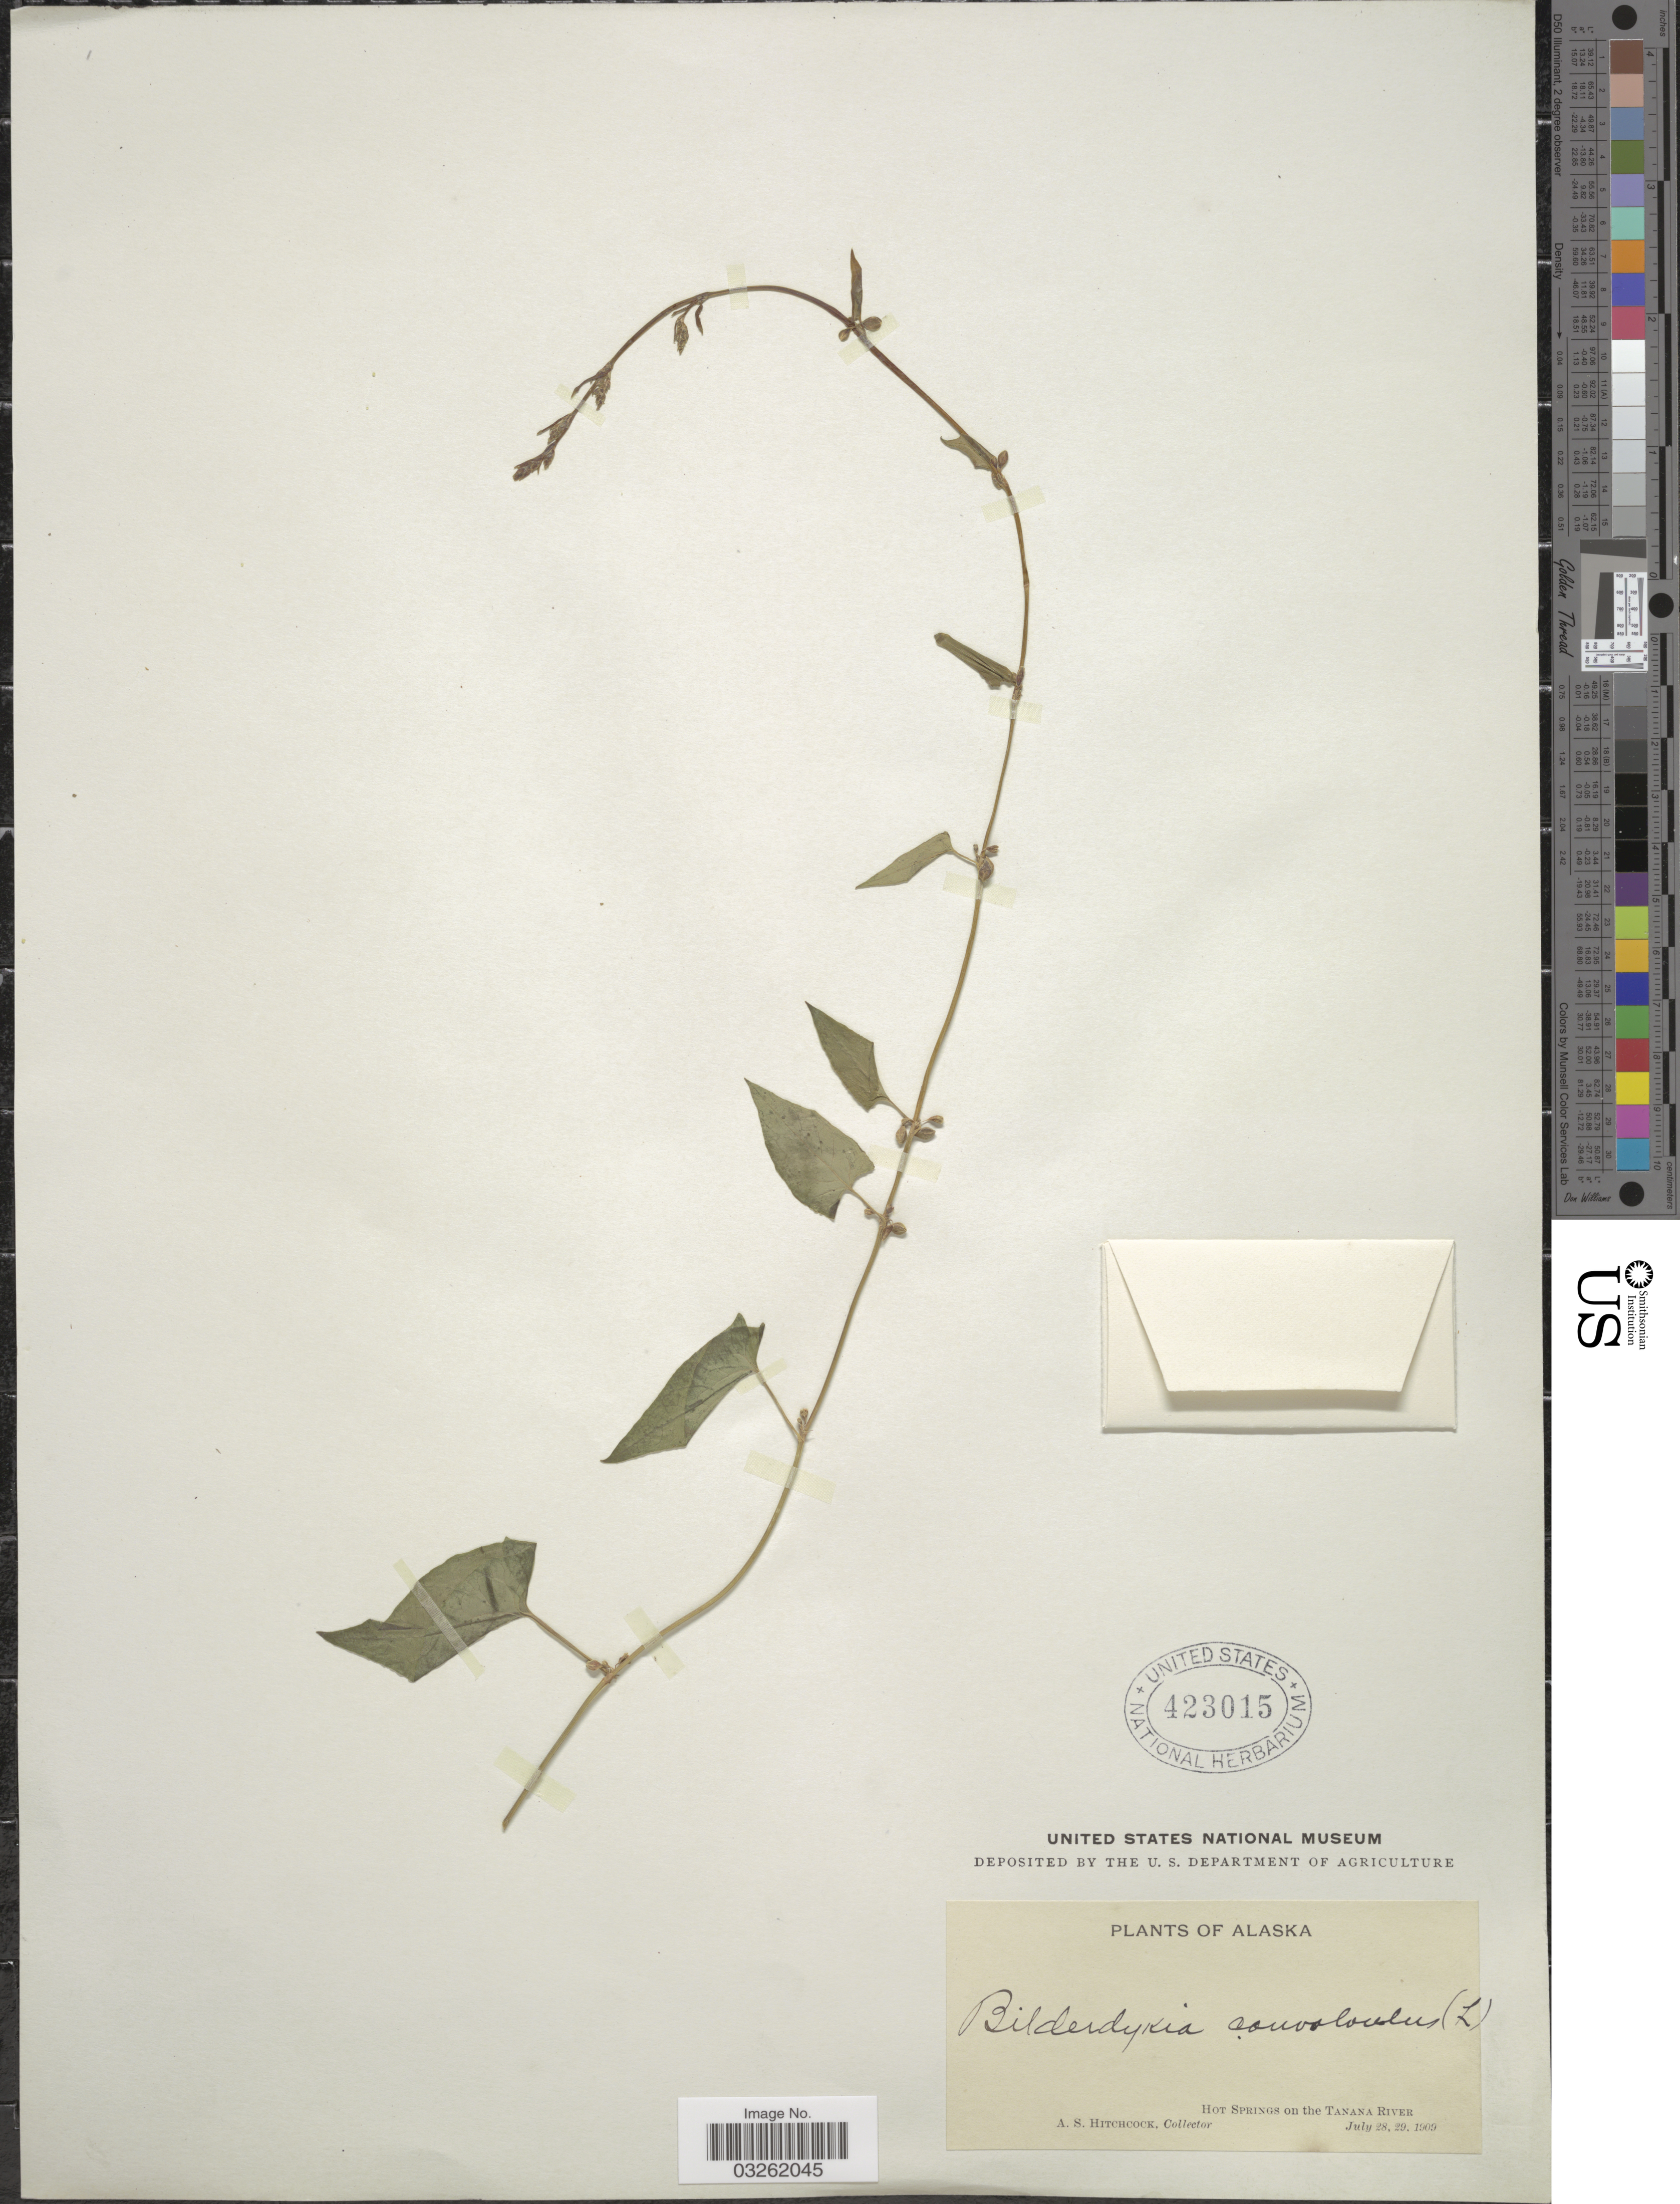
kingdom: Plantae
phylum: Tracheophyta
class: Magnoliopsida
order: Caryophyllales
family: Polygonaceae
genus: Fallopia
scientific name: Fallopia convolvulus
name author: (L.) Á. Löve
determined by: Strong, M. T., (US), Smithsonian Institution - National Museum of Natural History (UNITED STATES)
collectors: A. S. Hitchcock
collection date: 1909-07-28/1909-07-29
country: United States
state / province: Alaska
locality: Hot Springs on the Tanana River.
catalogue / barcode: US 423015